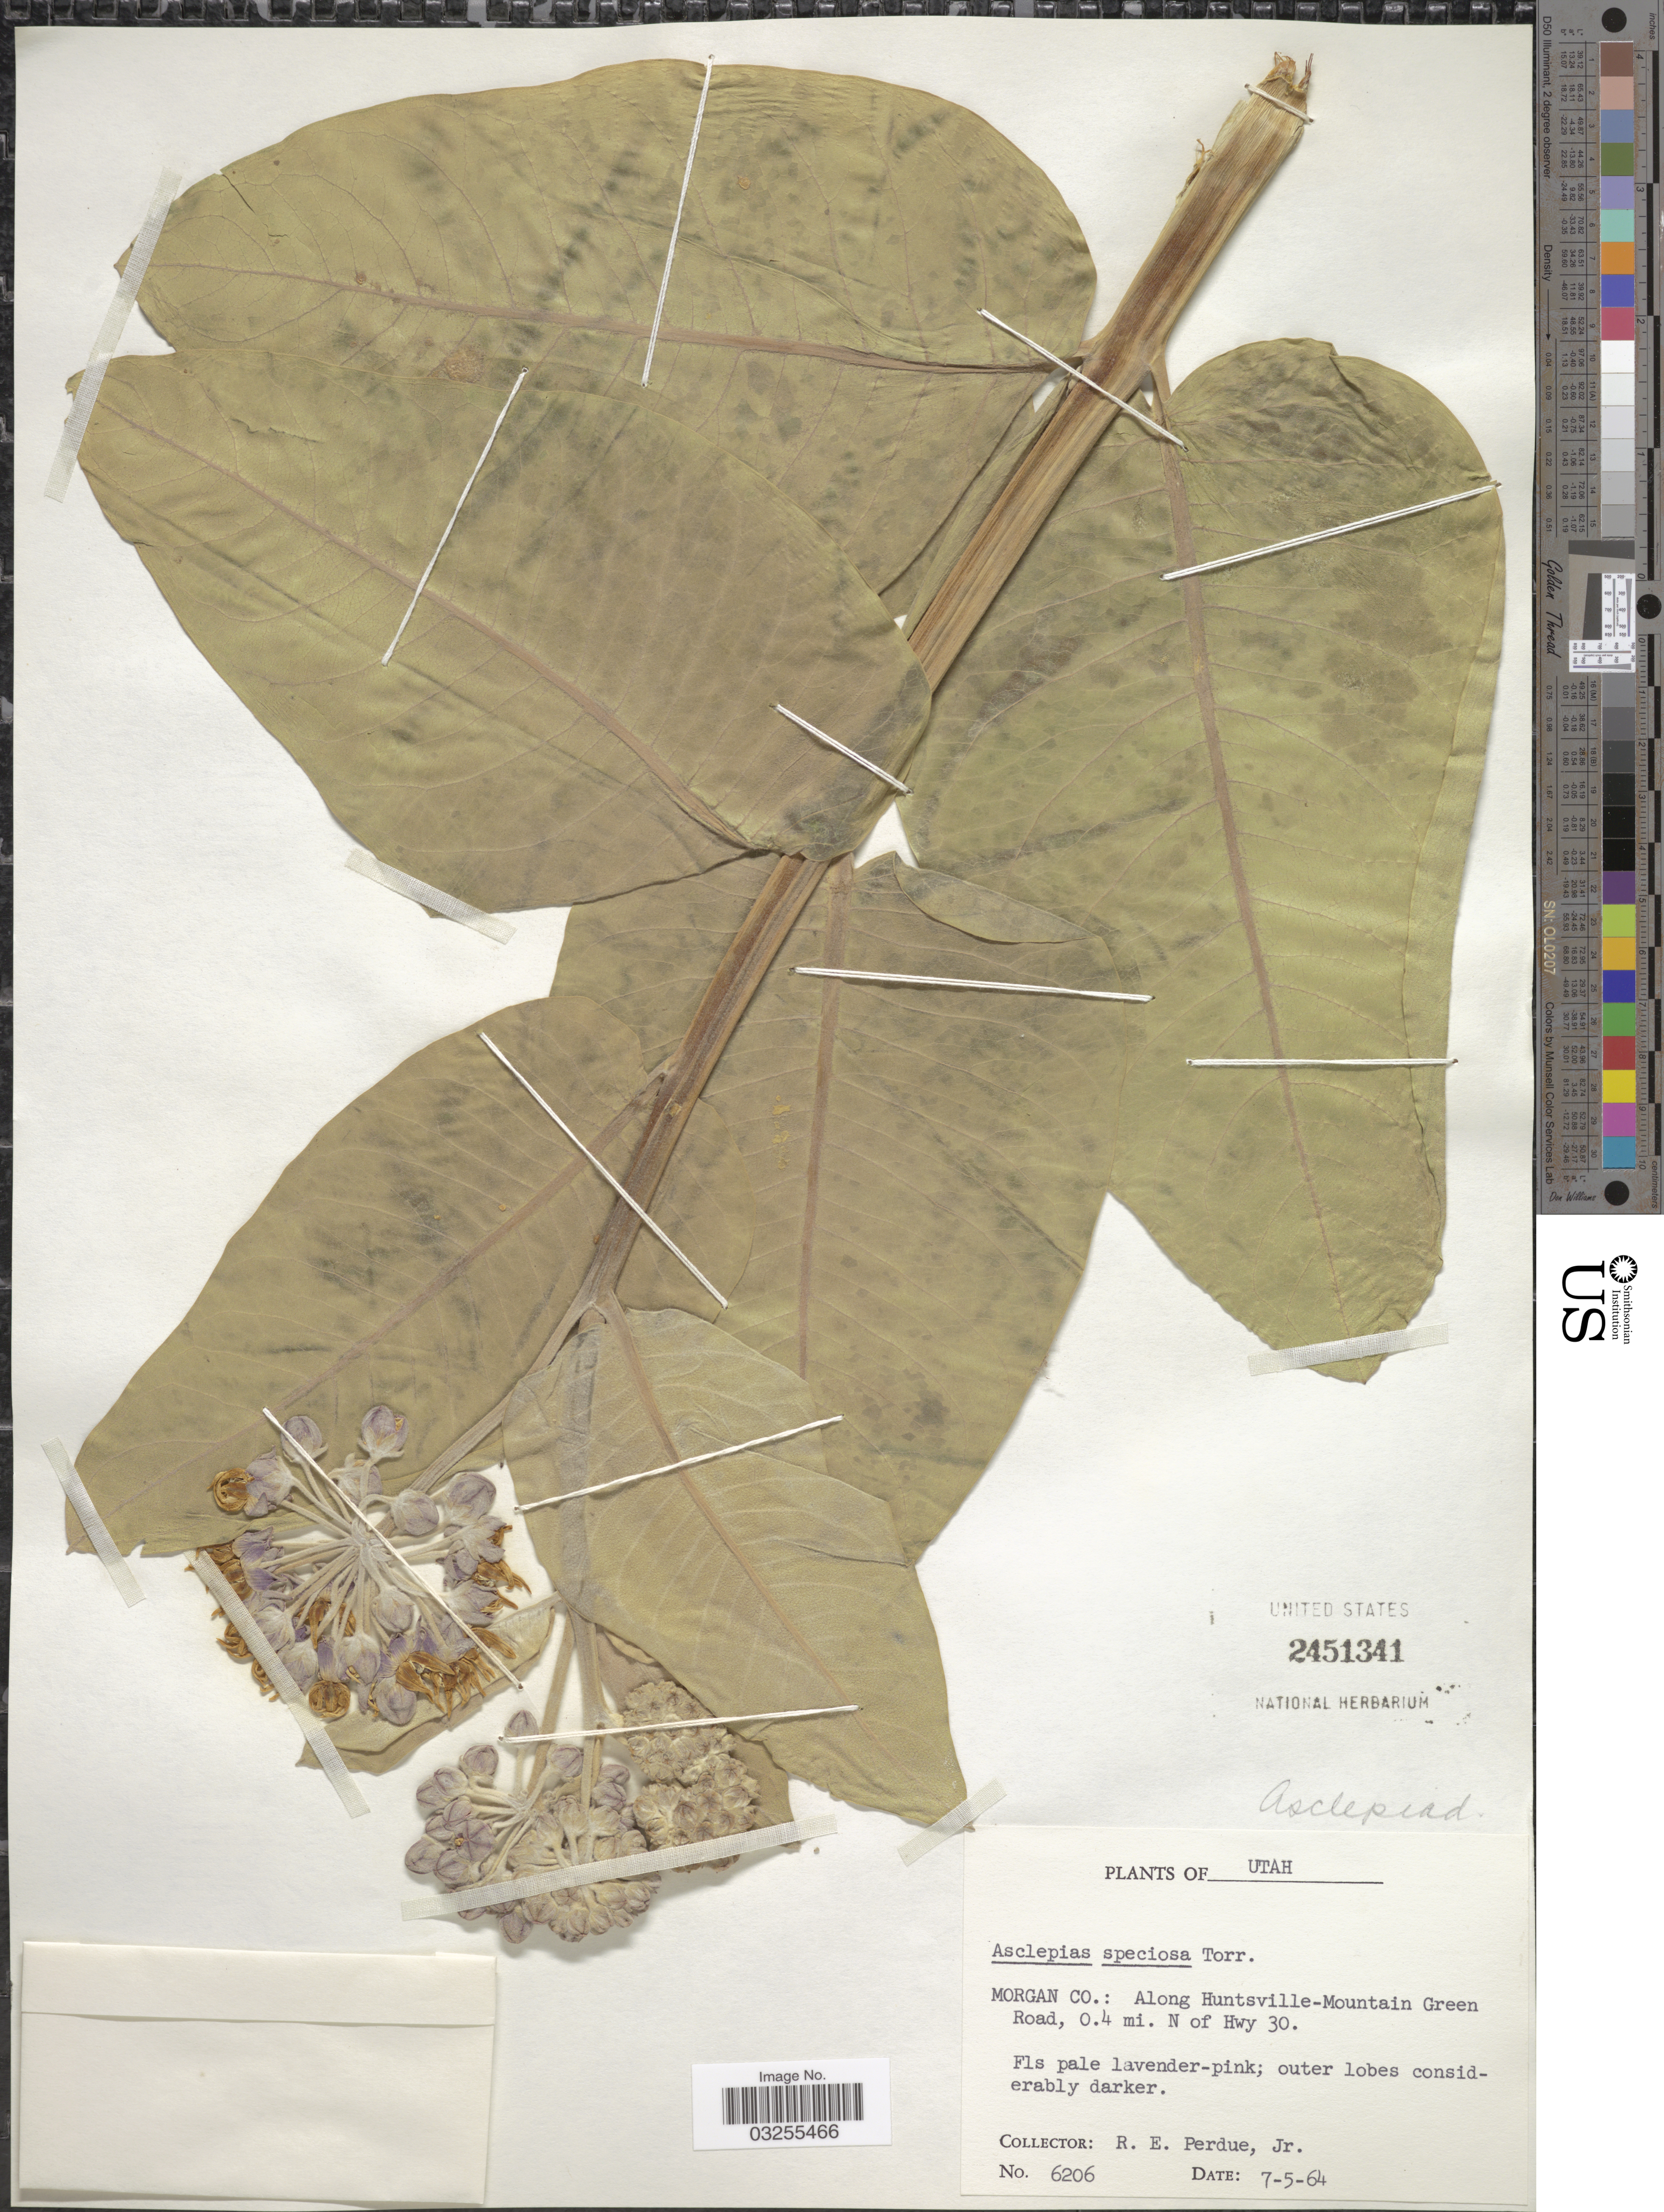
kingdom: Plantae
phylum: Tracheophyta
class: Magnoliopsida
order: Gentianales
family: Apocynaceae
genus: Asclepias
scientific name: Asclepias speciosa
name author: Torr.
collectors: R. E. Perdue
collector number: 6206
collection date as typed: Transcribed d/m/y: 5/7/64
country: United States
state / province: Utah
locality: Morgan Co.: Along Huntsville-Mountain Green Road, 0.4 mi. N of Hwy 30.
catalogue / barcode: US 2451341